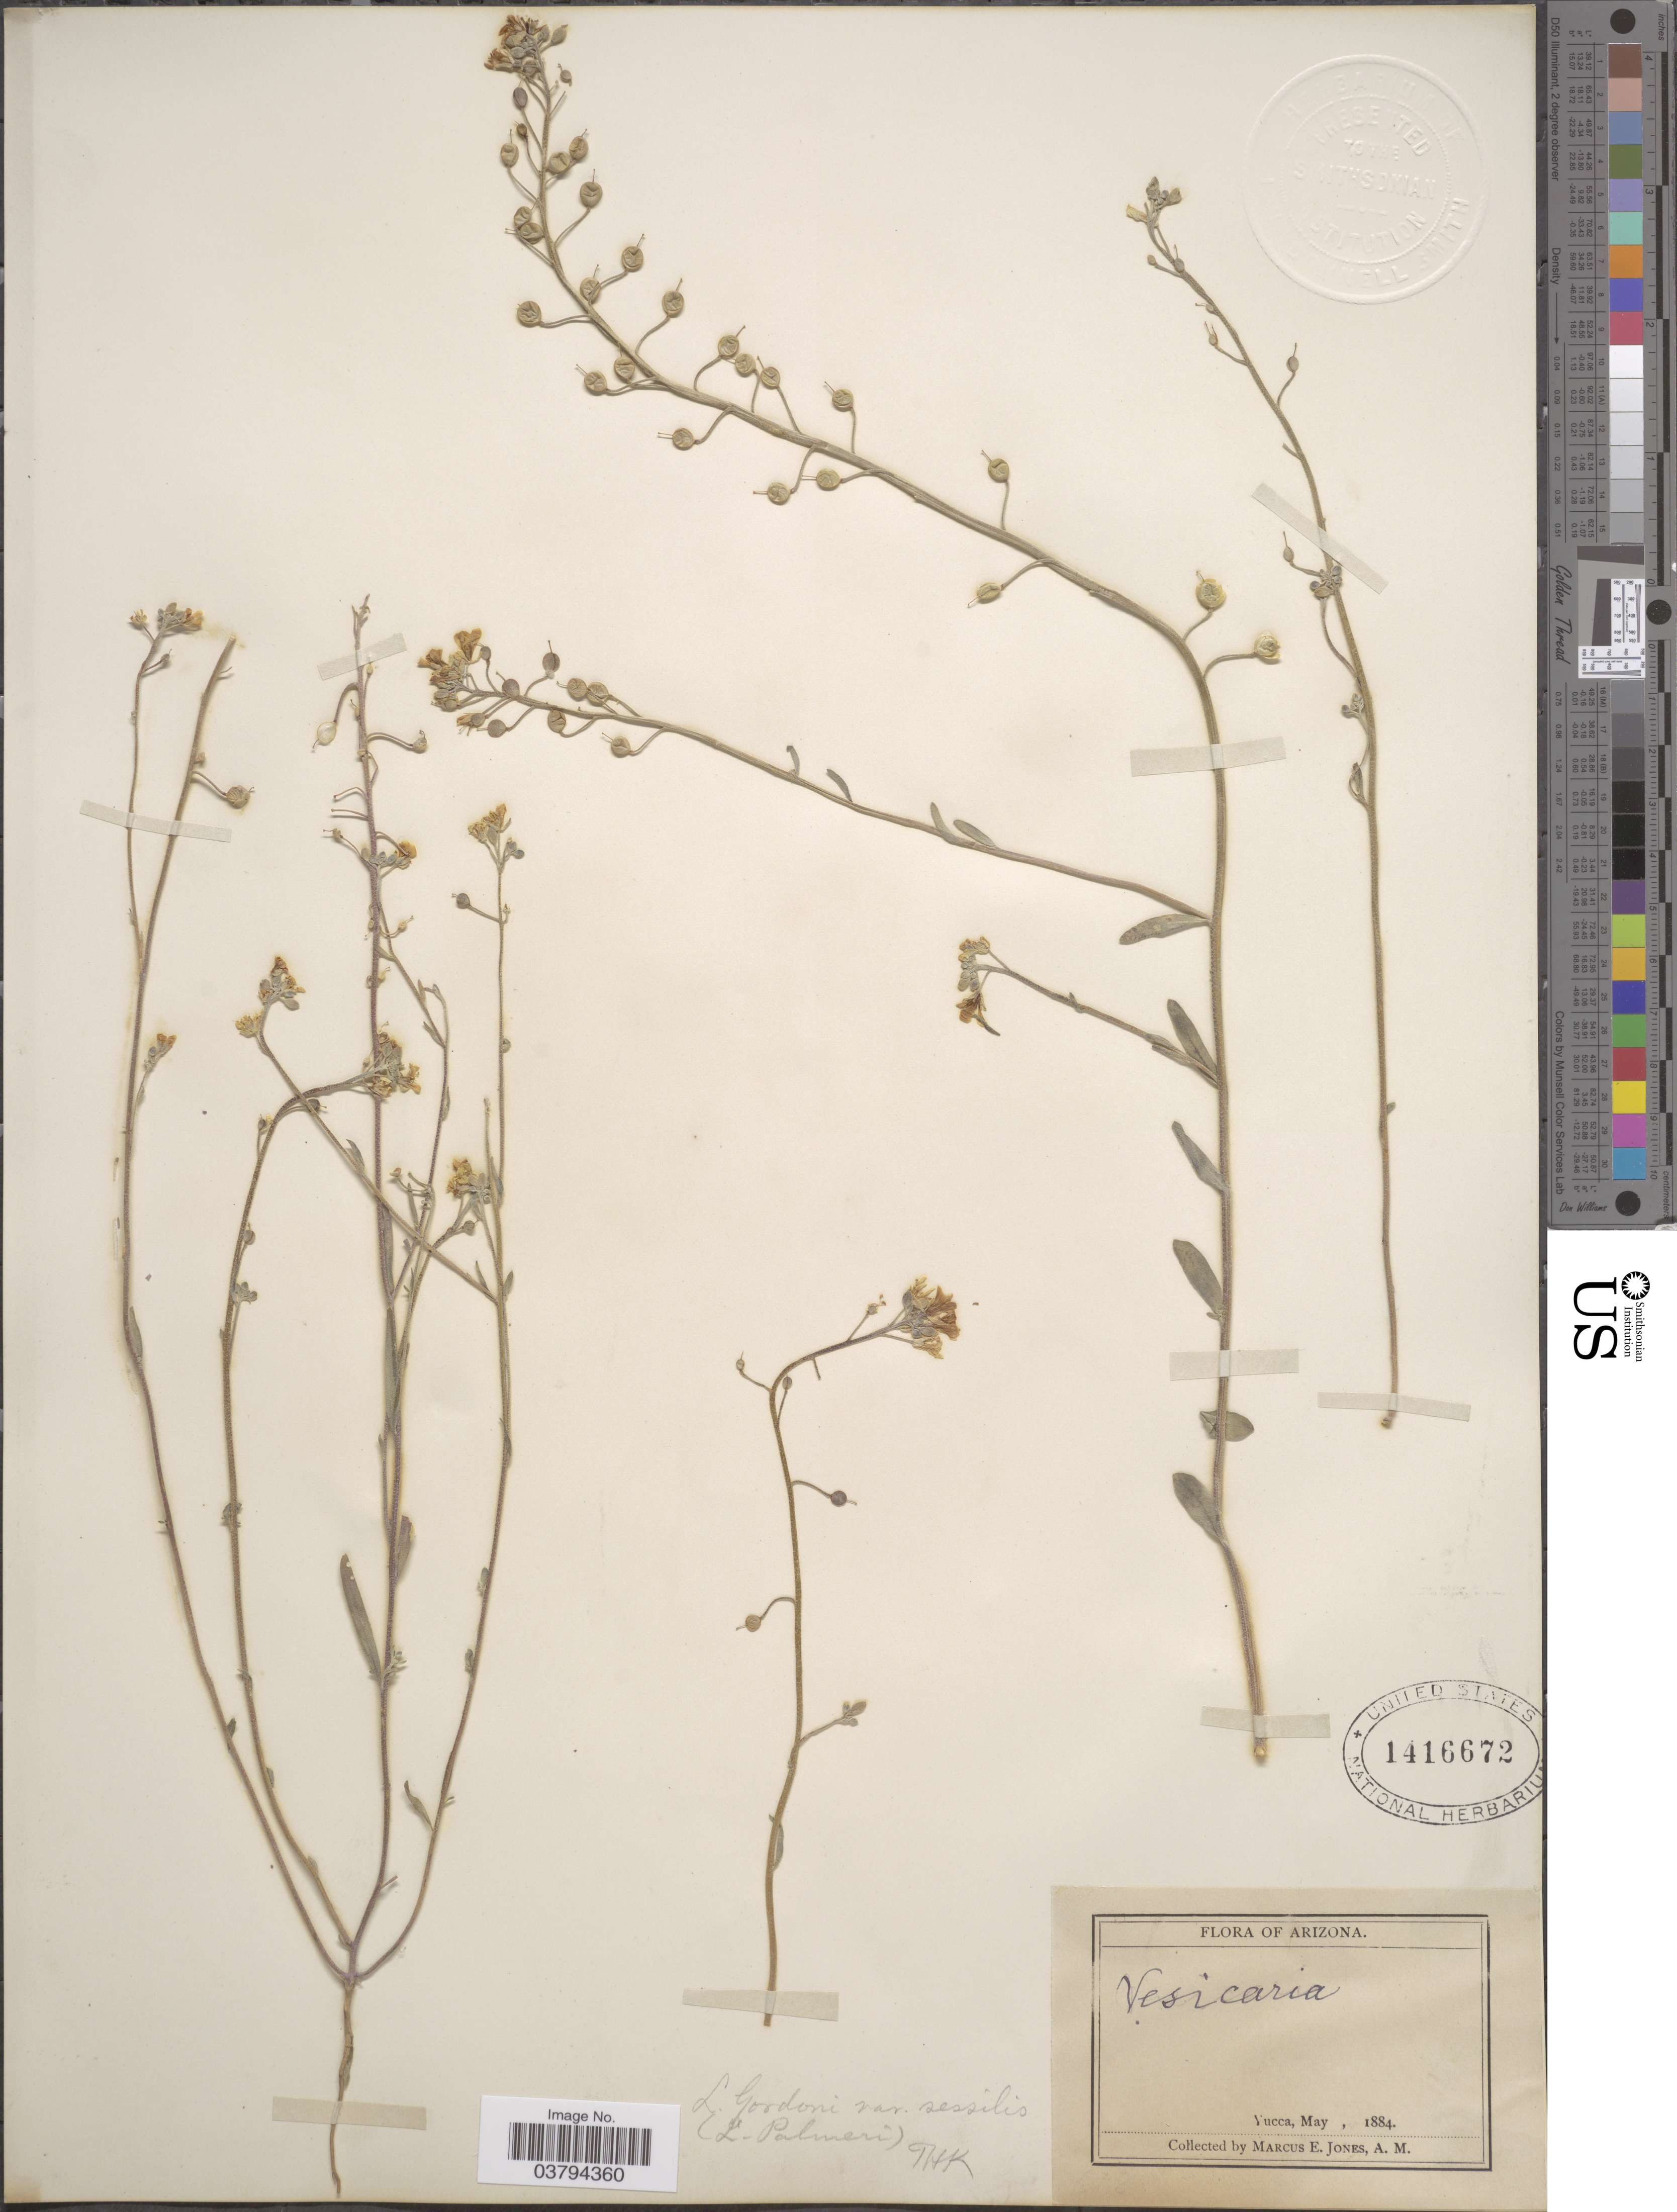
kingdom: Plantae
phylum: Tracheophyta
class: Magnoliopsida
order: Brassicales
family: Brassicaceae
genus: Lesquerella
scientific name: Lesquerella tenella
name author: A. Nelson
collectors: M. E. Jones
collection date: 1884-05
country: United States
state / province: Arizona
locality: Yucca.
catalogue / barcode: US 1416672